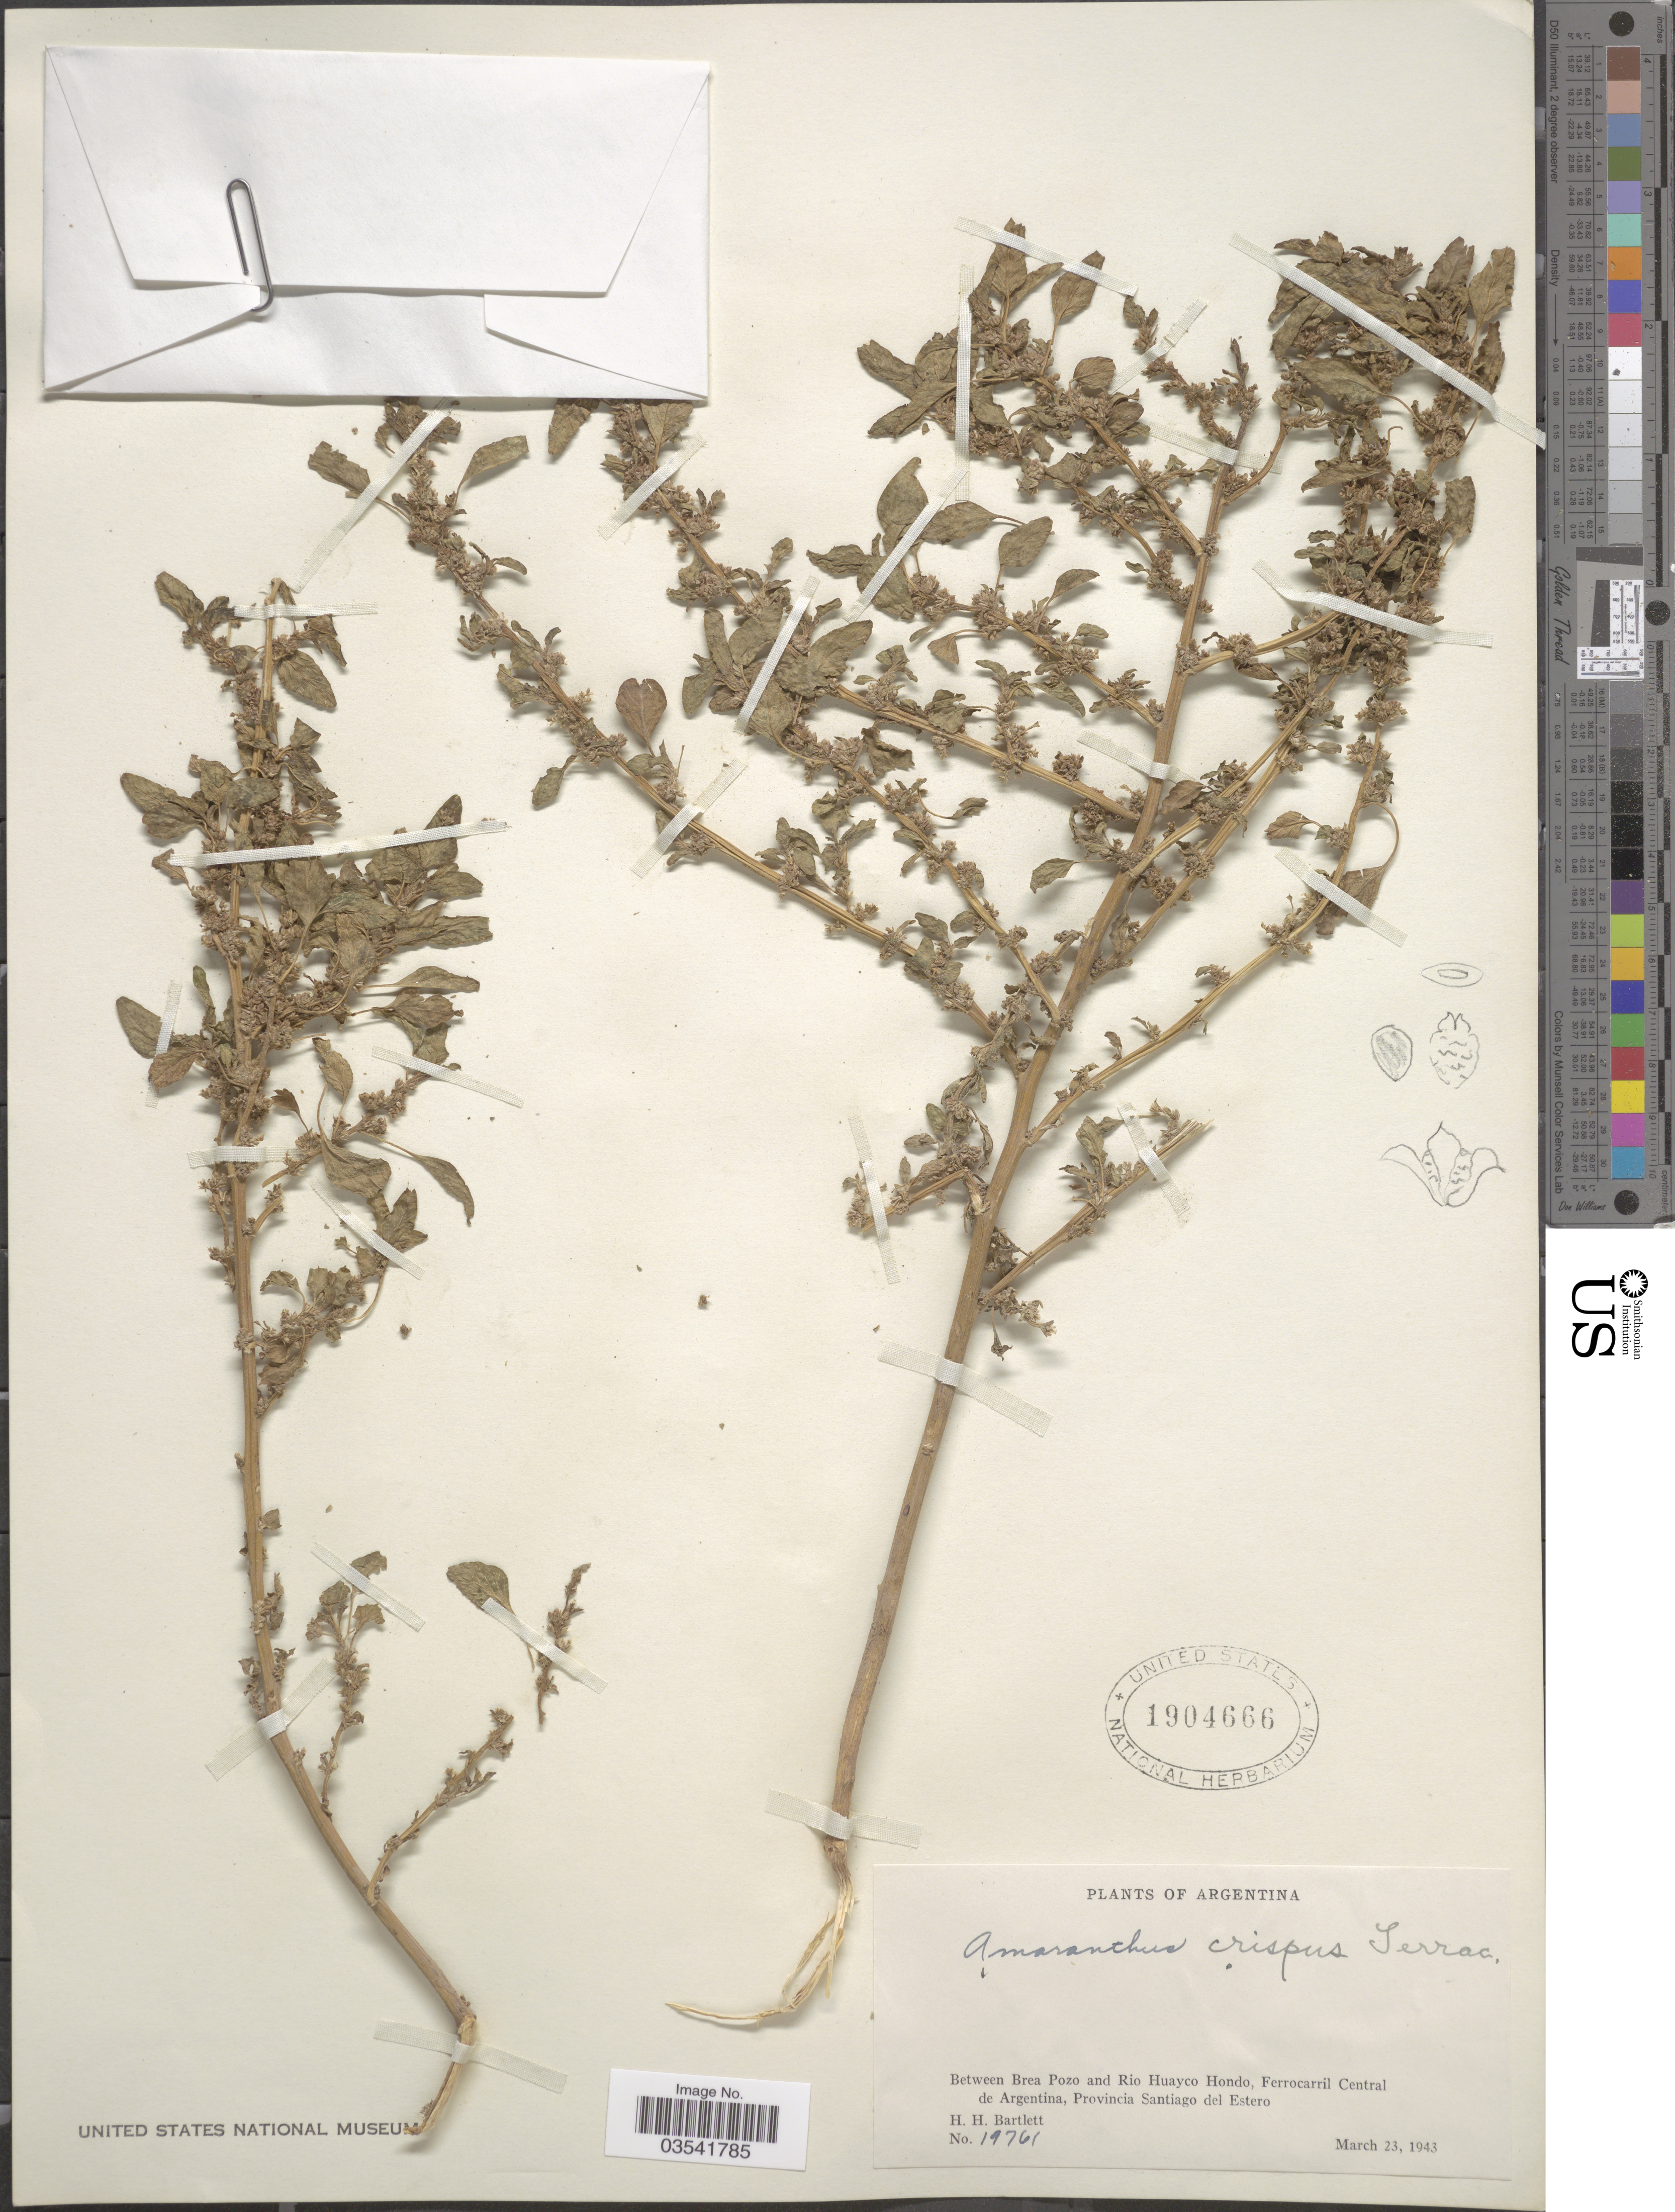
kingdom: Plantae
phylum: Tracheophyta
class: Magnoliopsida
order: Caryophyllales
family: Amaranthaceae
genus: Amaranthus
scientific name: Amaranthus crispus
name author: (Lesp. & Thévenau) A. Braun ex J.M. Coult. & S. Watson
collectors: H. H. Bartlett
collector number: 19761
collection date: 1943-03-23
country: Argentina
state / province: Santiago del Estero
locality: Between Brea Pozo and Rio Huayco Hondo, Ferrocarril Central de Argentina.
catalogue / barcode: US 1904666